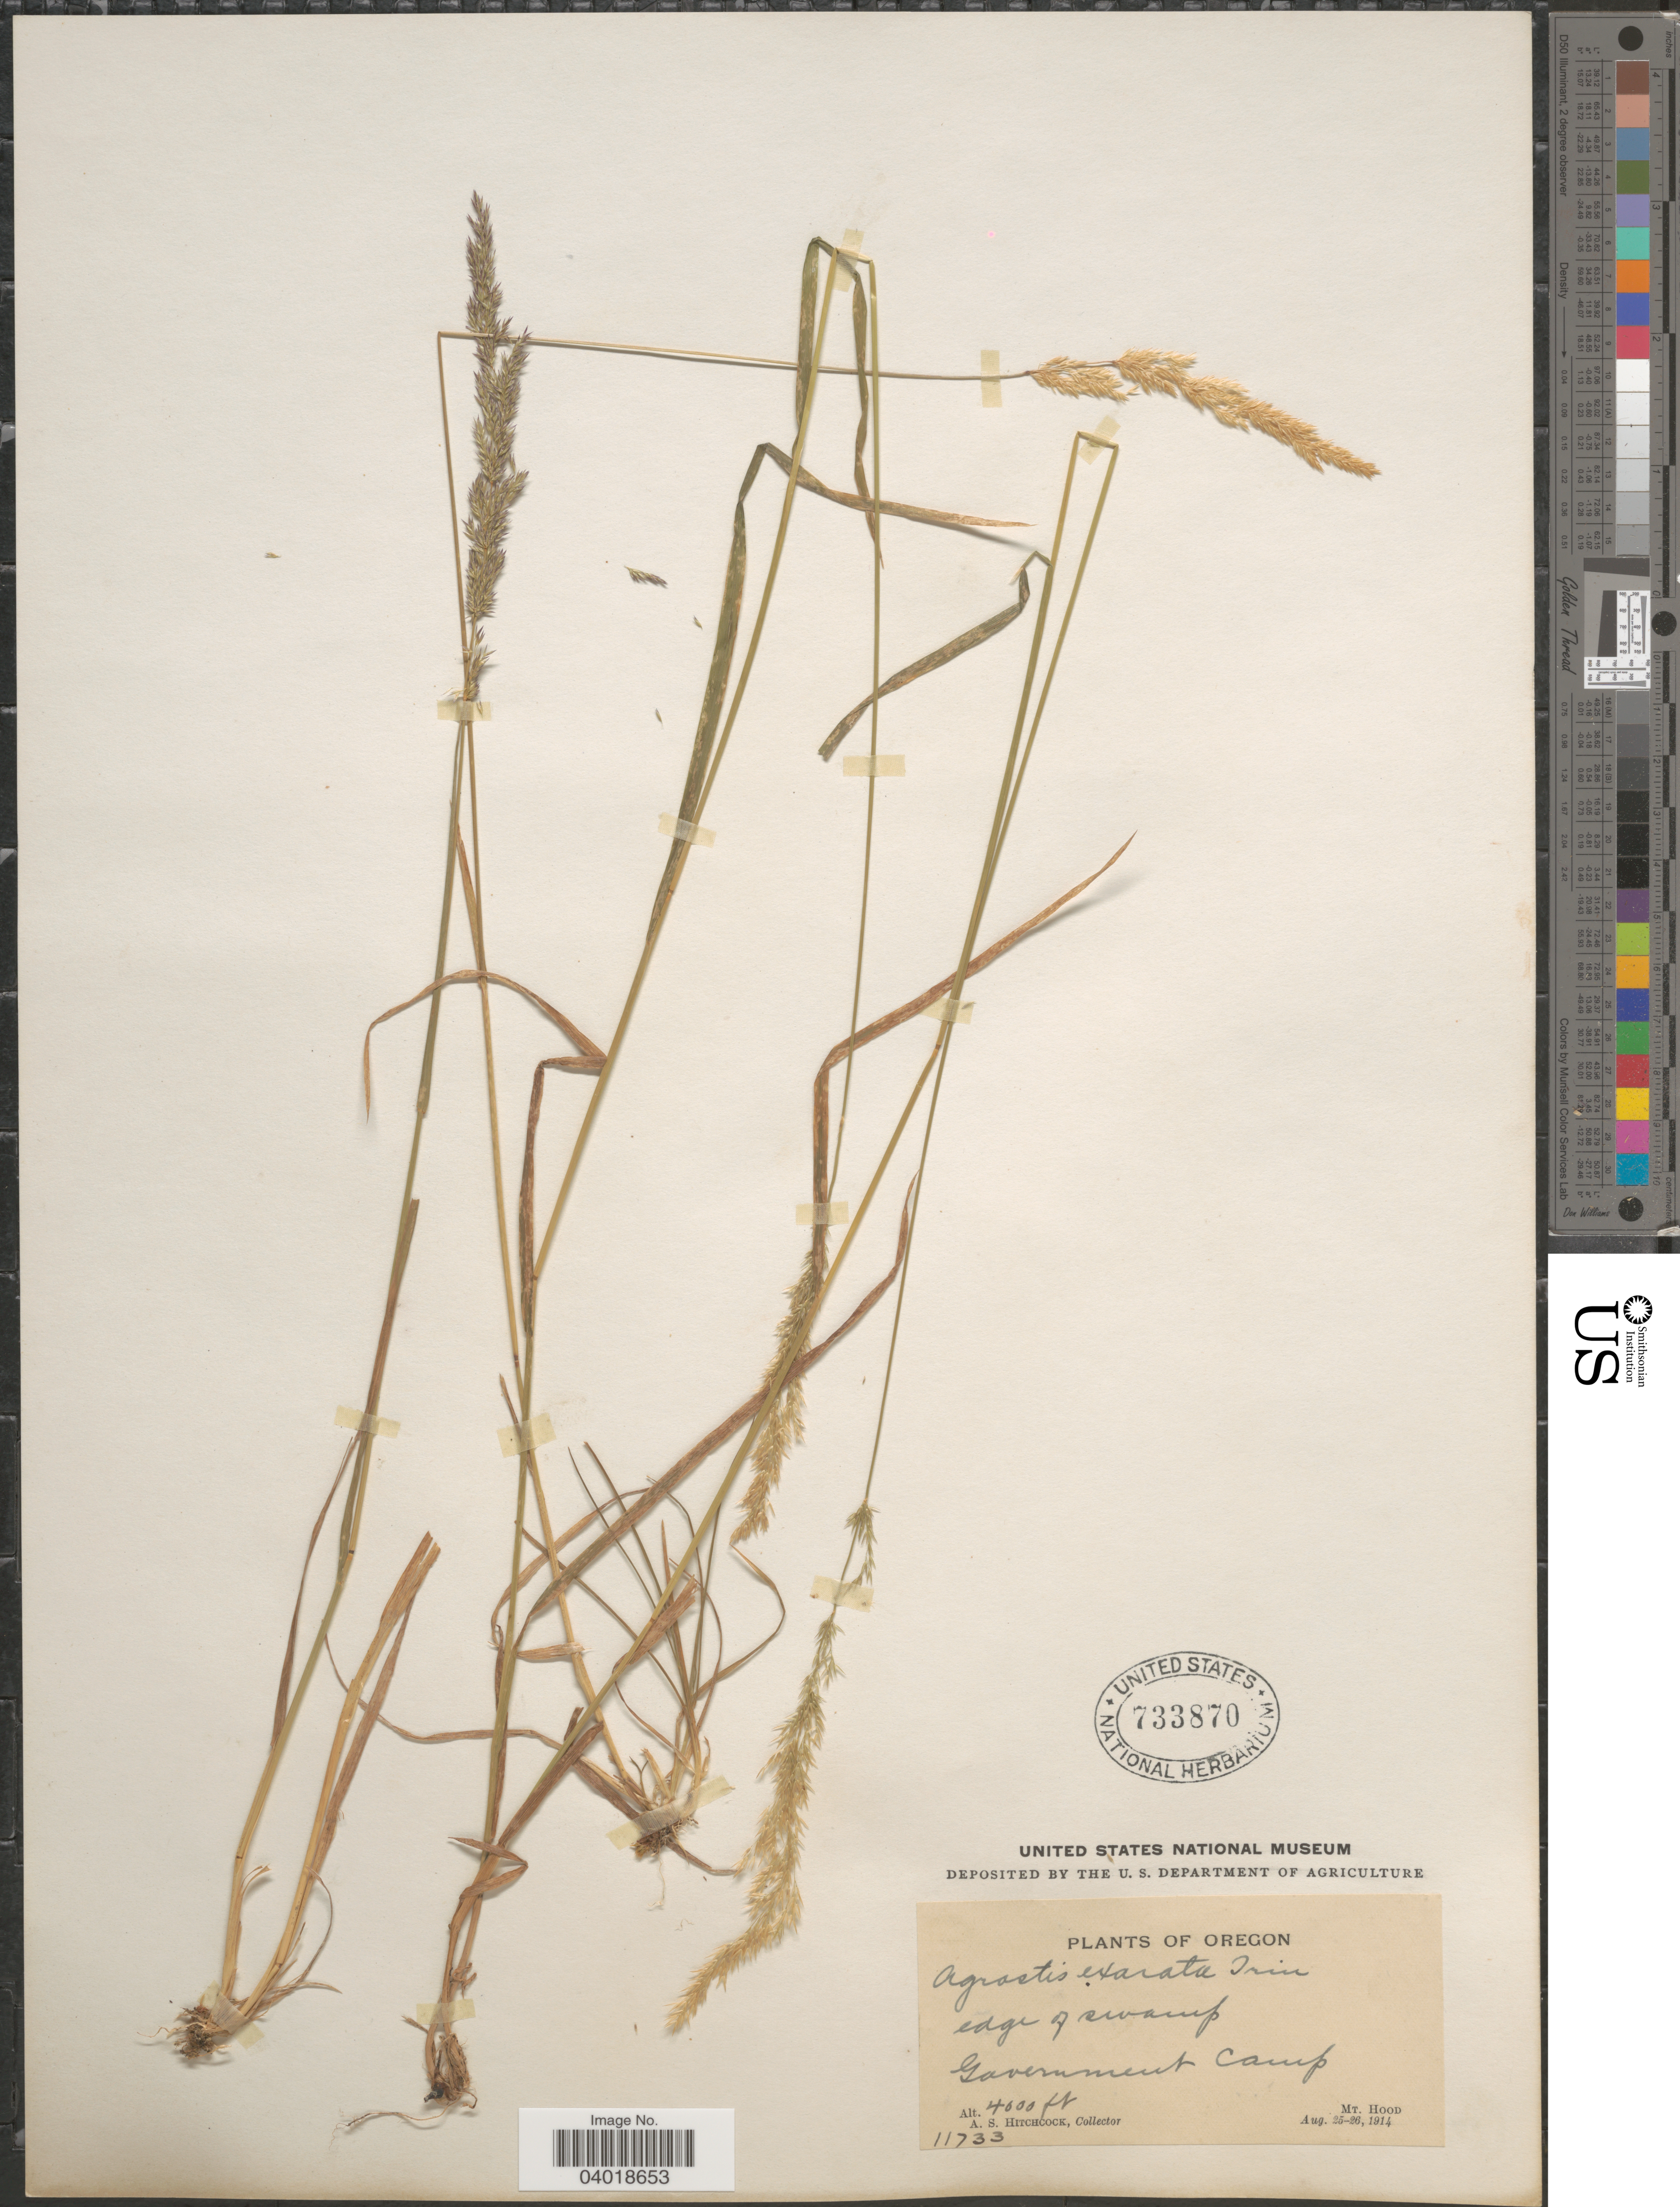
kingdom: Plantae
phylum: Tracheophyta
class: Liliopsida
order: Poales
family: Poaceae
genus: Agrostis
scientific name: Agrostis exarata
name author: Trin.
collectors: A. S. Hitchcock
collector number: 11733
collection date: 1914-08-25/1914-08-26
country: United States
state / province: Oregon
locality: Edge of swamp. Government Camp. Mt. Hood.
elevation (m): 1219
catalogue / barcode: US 733870